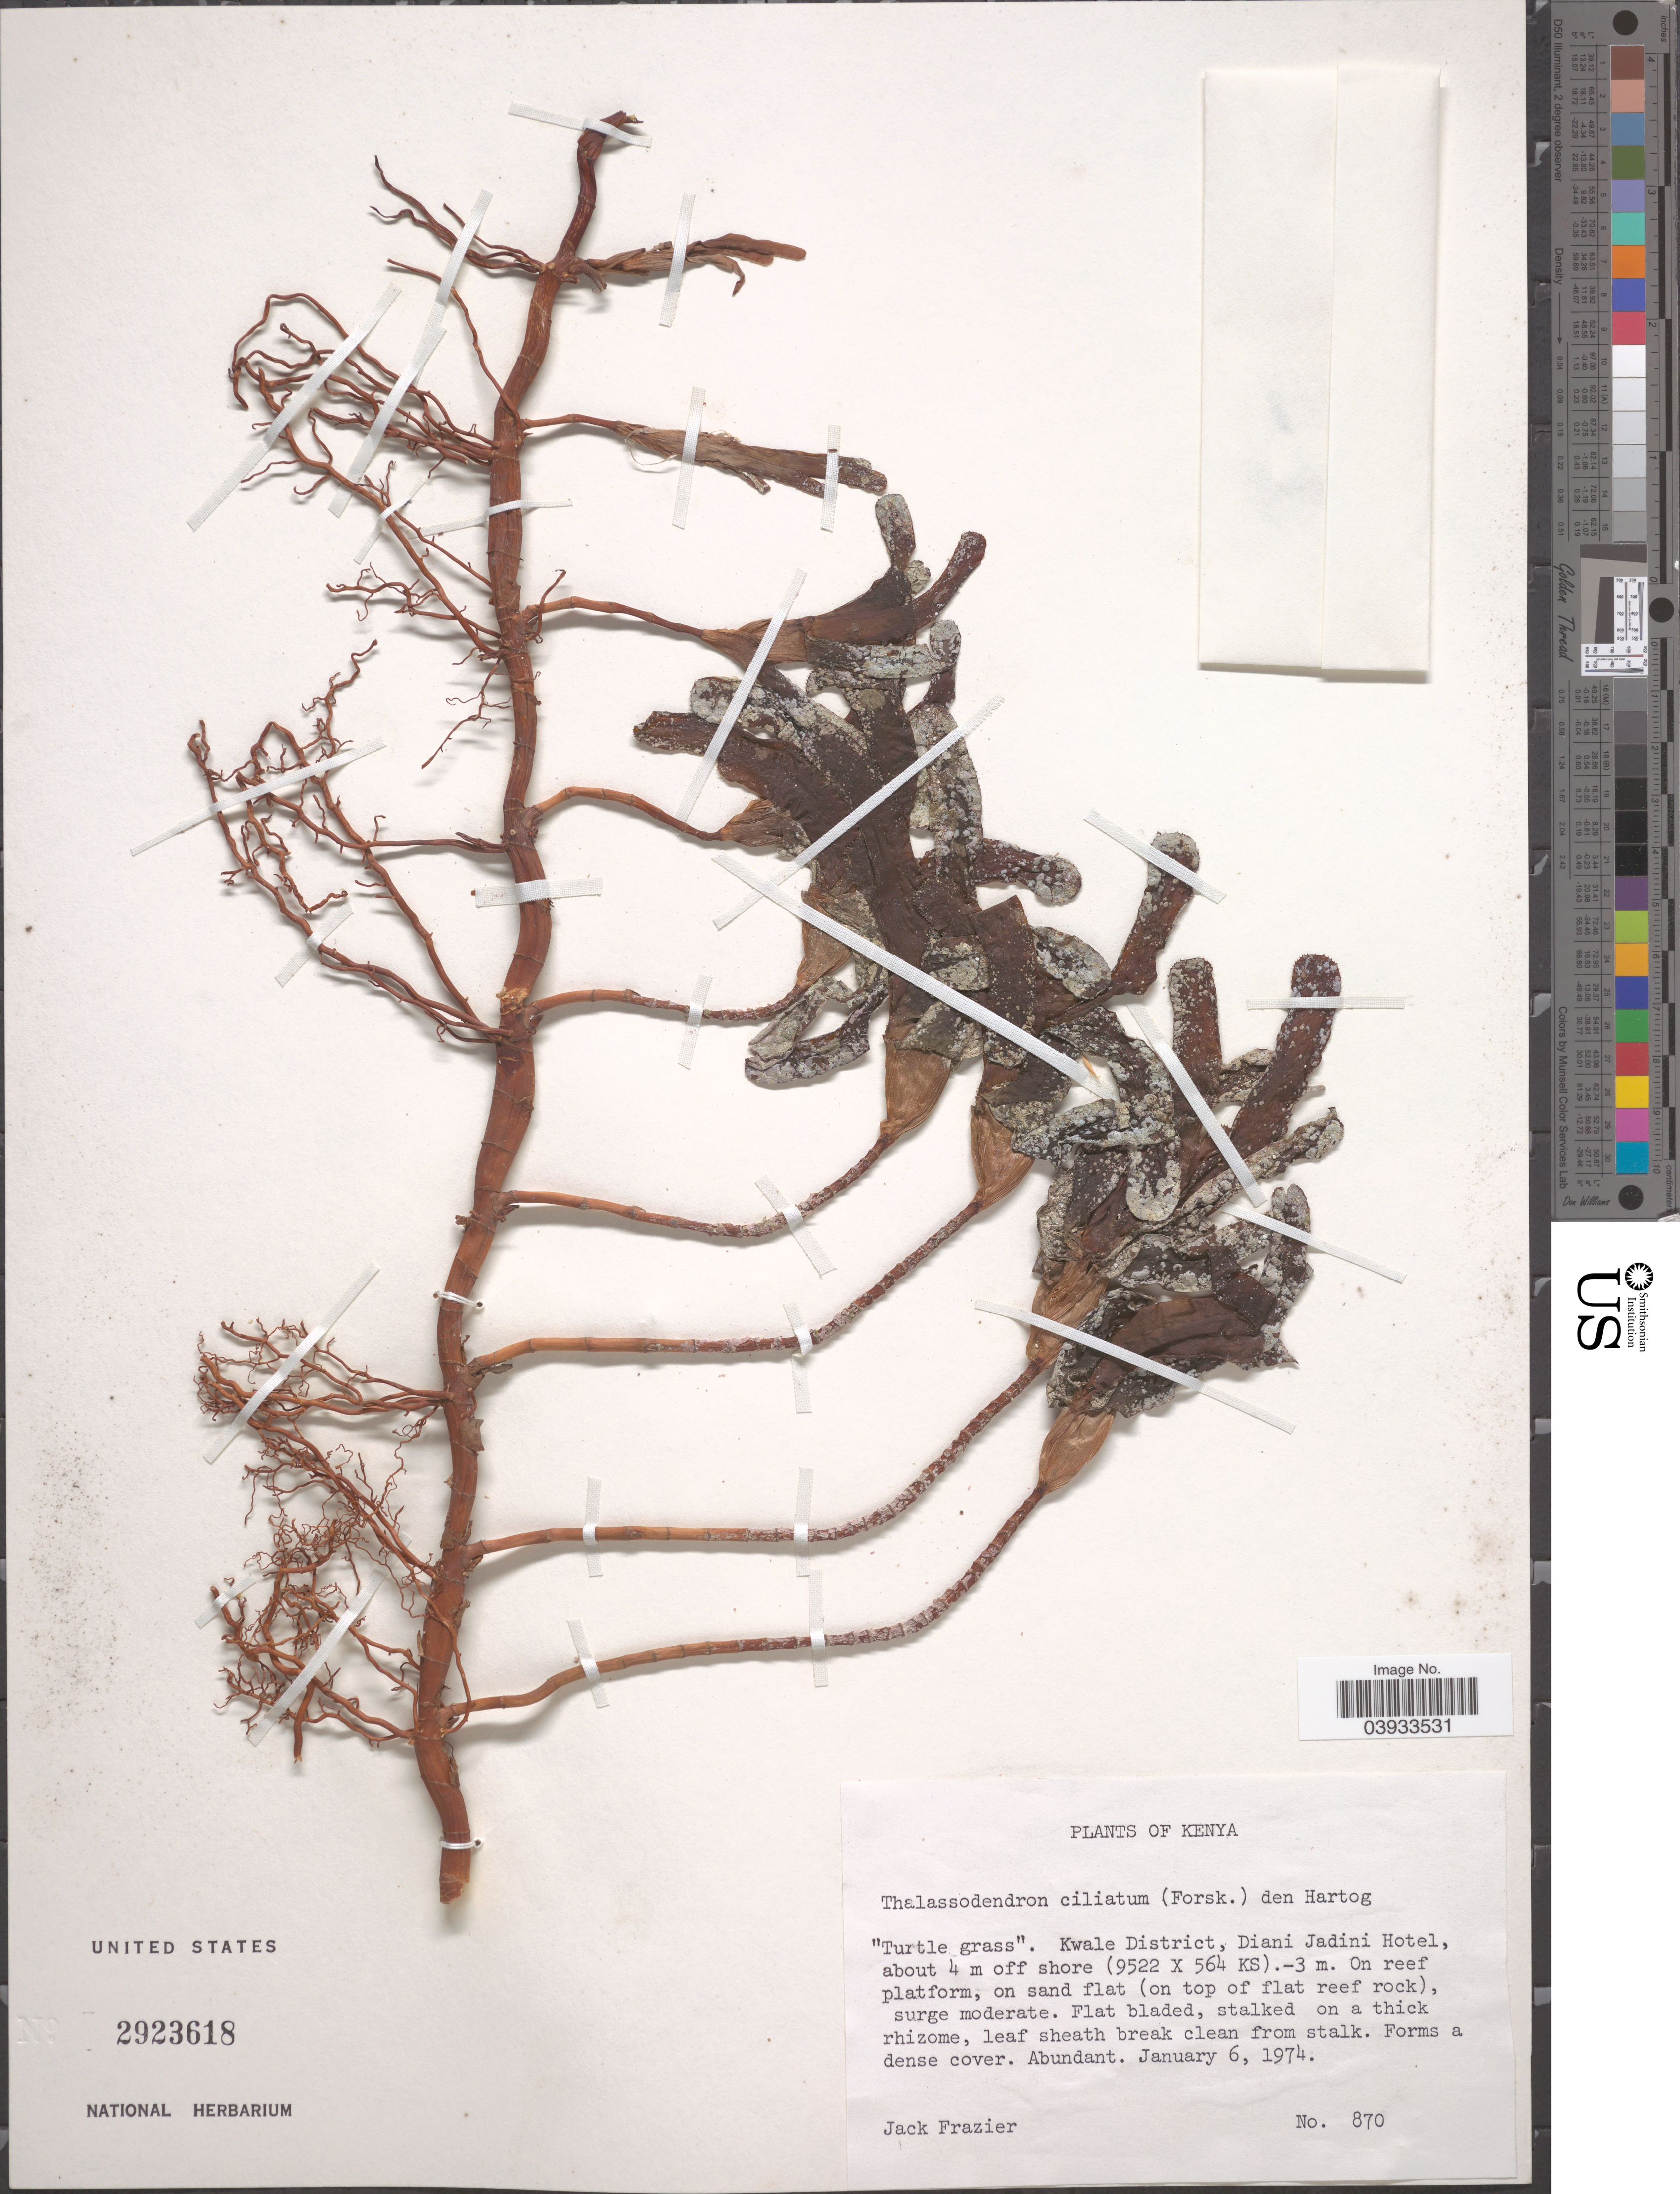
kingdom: Plantae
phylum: Tracheophyta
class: Liliopsida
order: Alismatales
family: Cymodoceaceae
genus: Thalassodendron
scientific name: Thalassodendron ciliatum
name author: (Forssk.) Hartog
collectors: J. Frazier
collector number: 870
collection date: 1974-01-06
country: Kenya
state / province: Kwale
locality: Kwale District, Diani Jadini Hotel.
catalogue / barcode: US 2923618